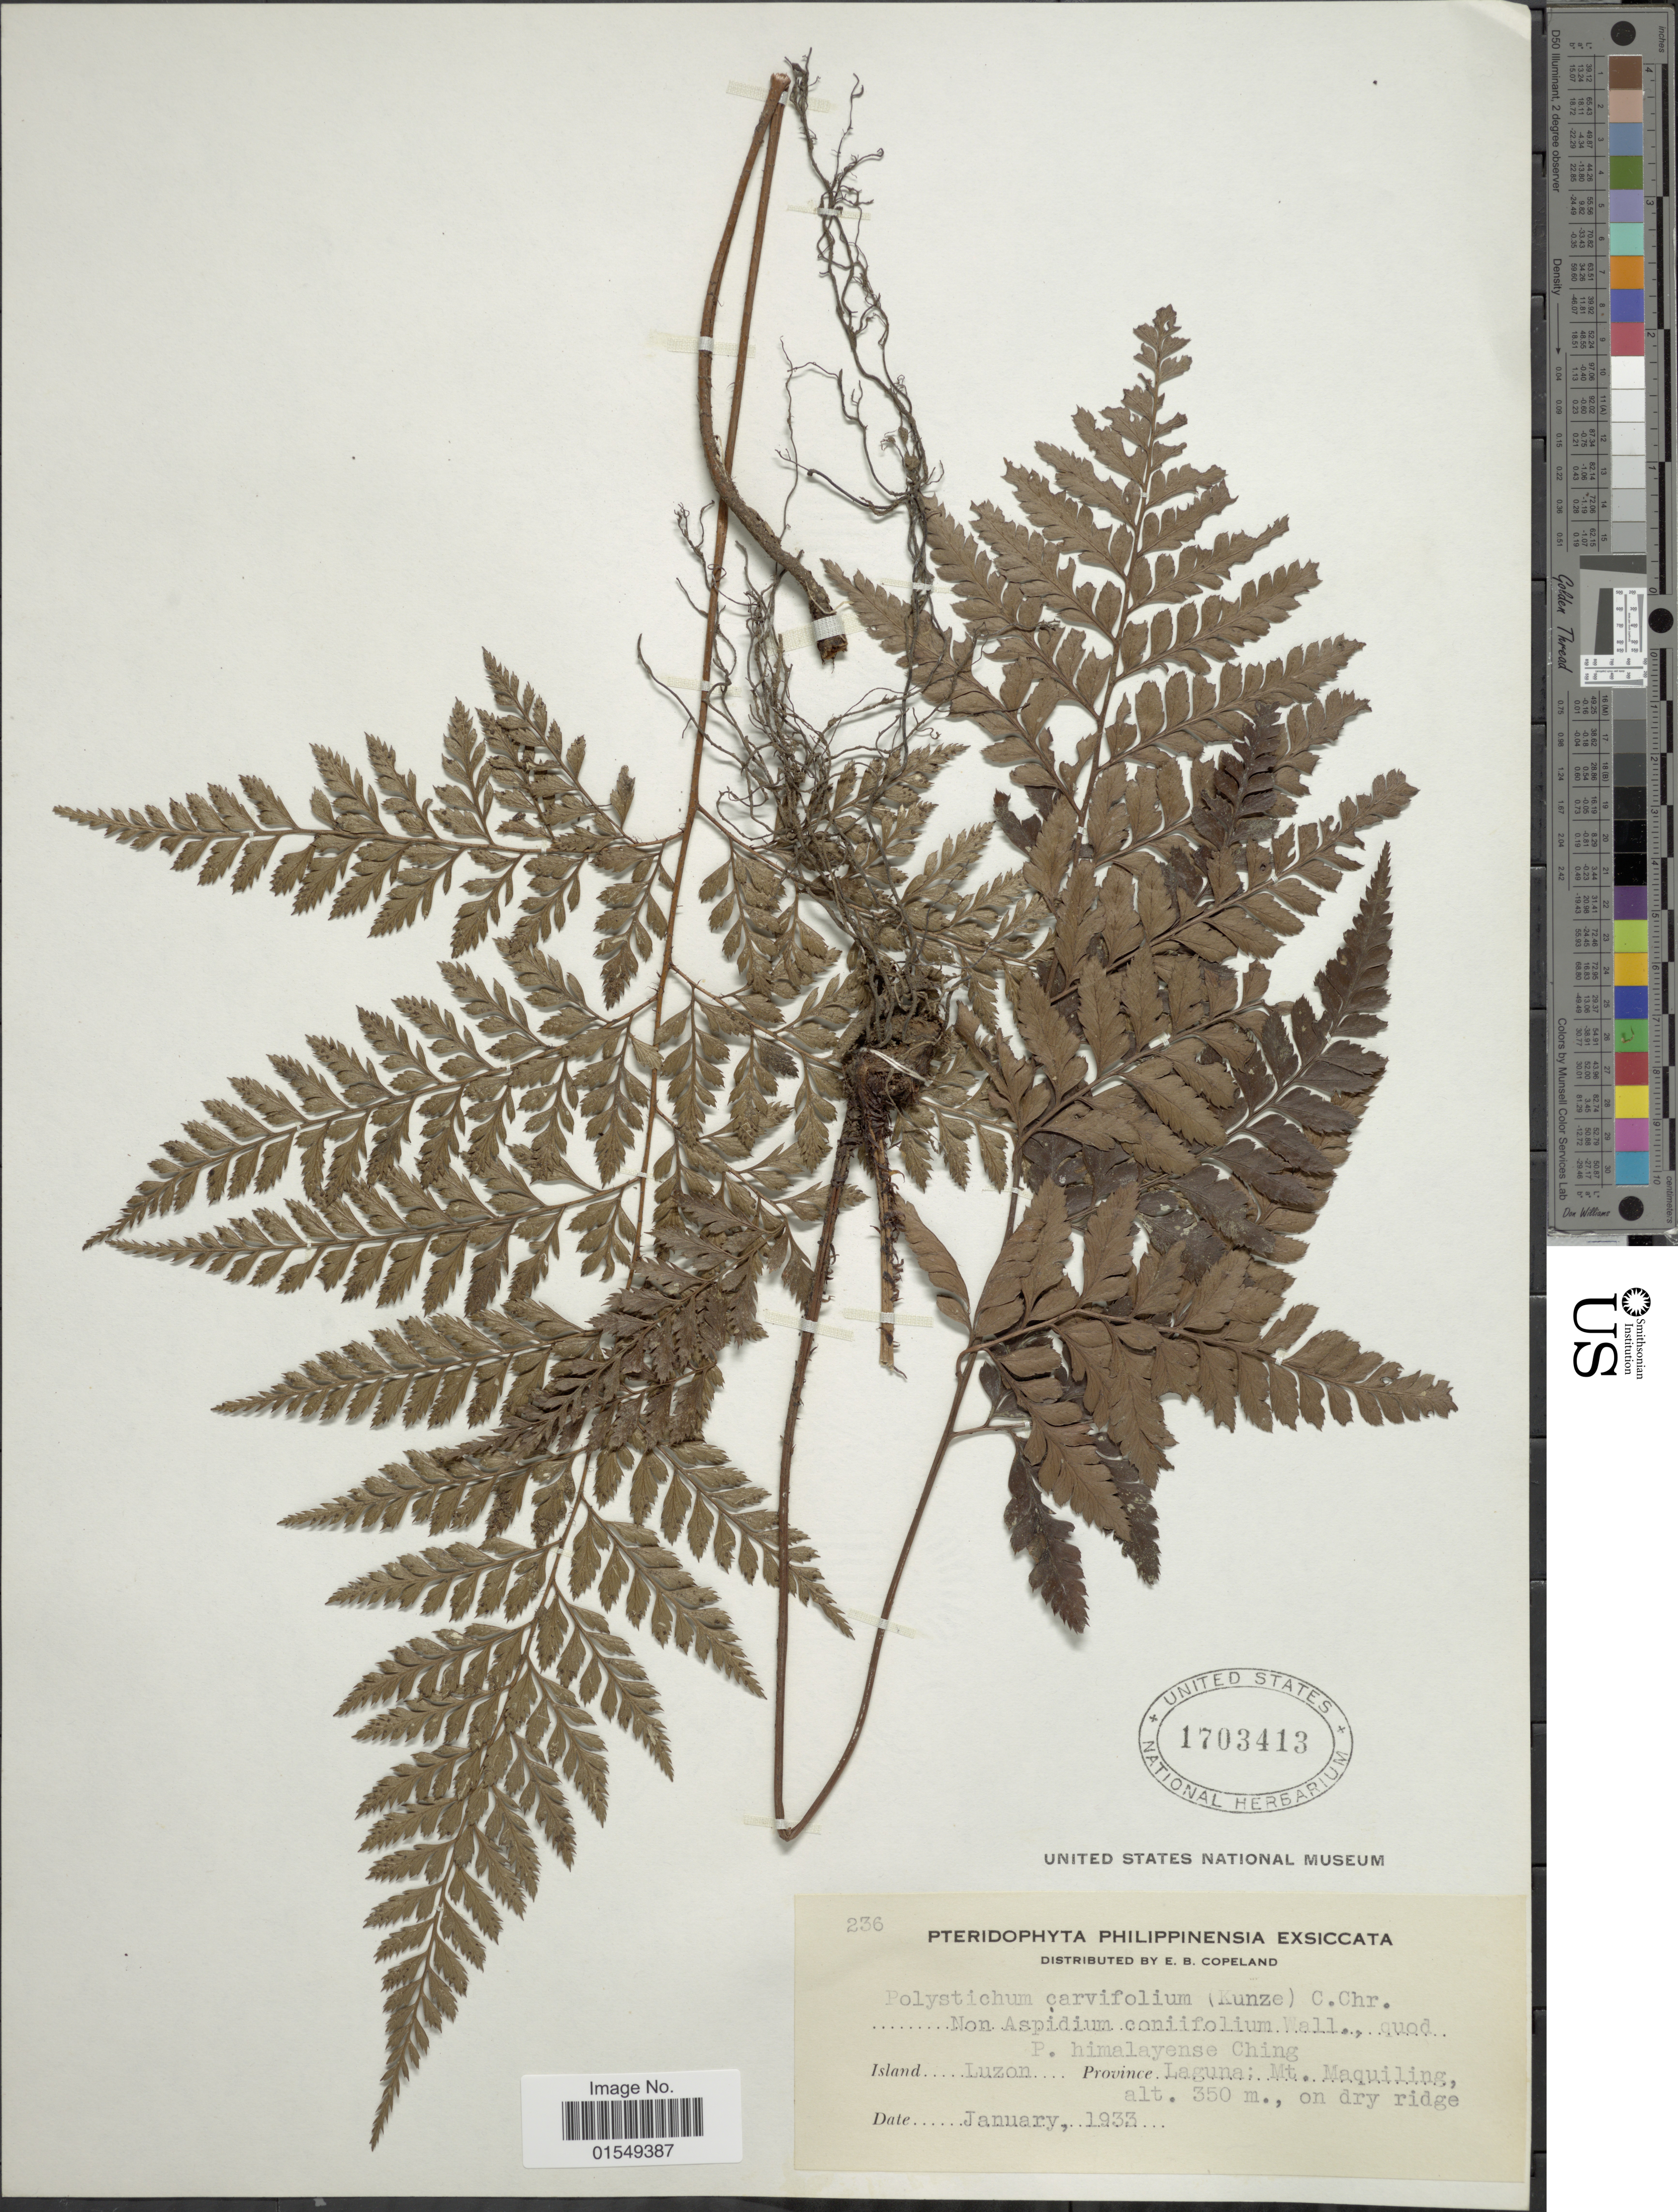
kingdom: Plantae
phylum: Tracheophyta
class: Polypodiopsida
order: Polypodiales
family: Dryopteridaceae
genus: Arachniodes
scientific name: Arachniodes carvifolia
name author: (Kunze) Ching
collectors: E. B. Copeland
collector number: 236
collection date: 1933-01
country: Philippines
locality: Philippinensia, Island Luzon, Province Laguna; Mt. Maquiling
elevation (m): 350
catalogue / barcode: US 1703413